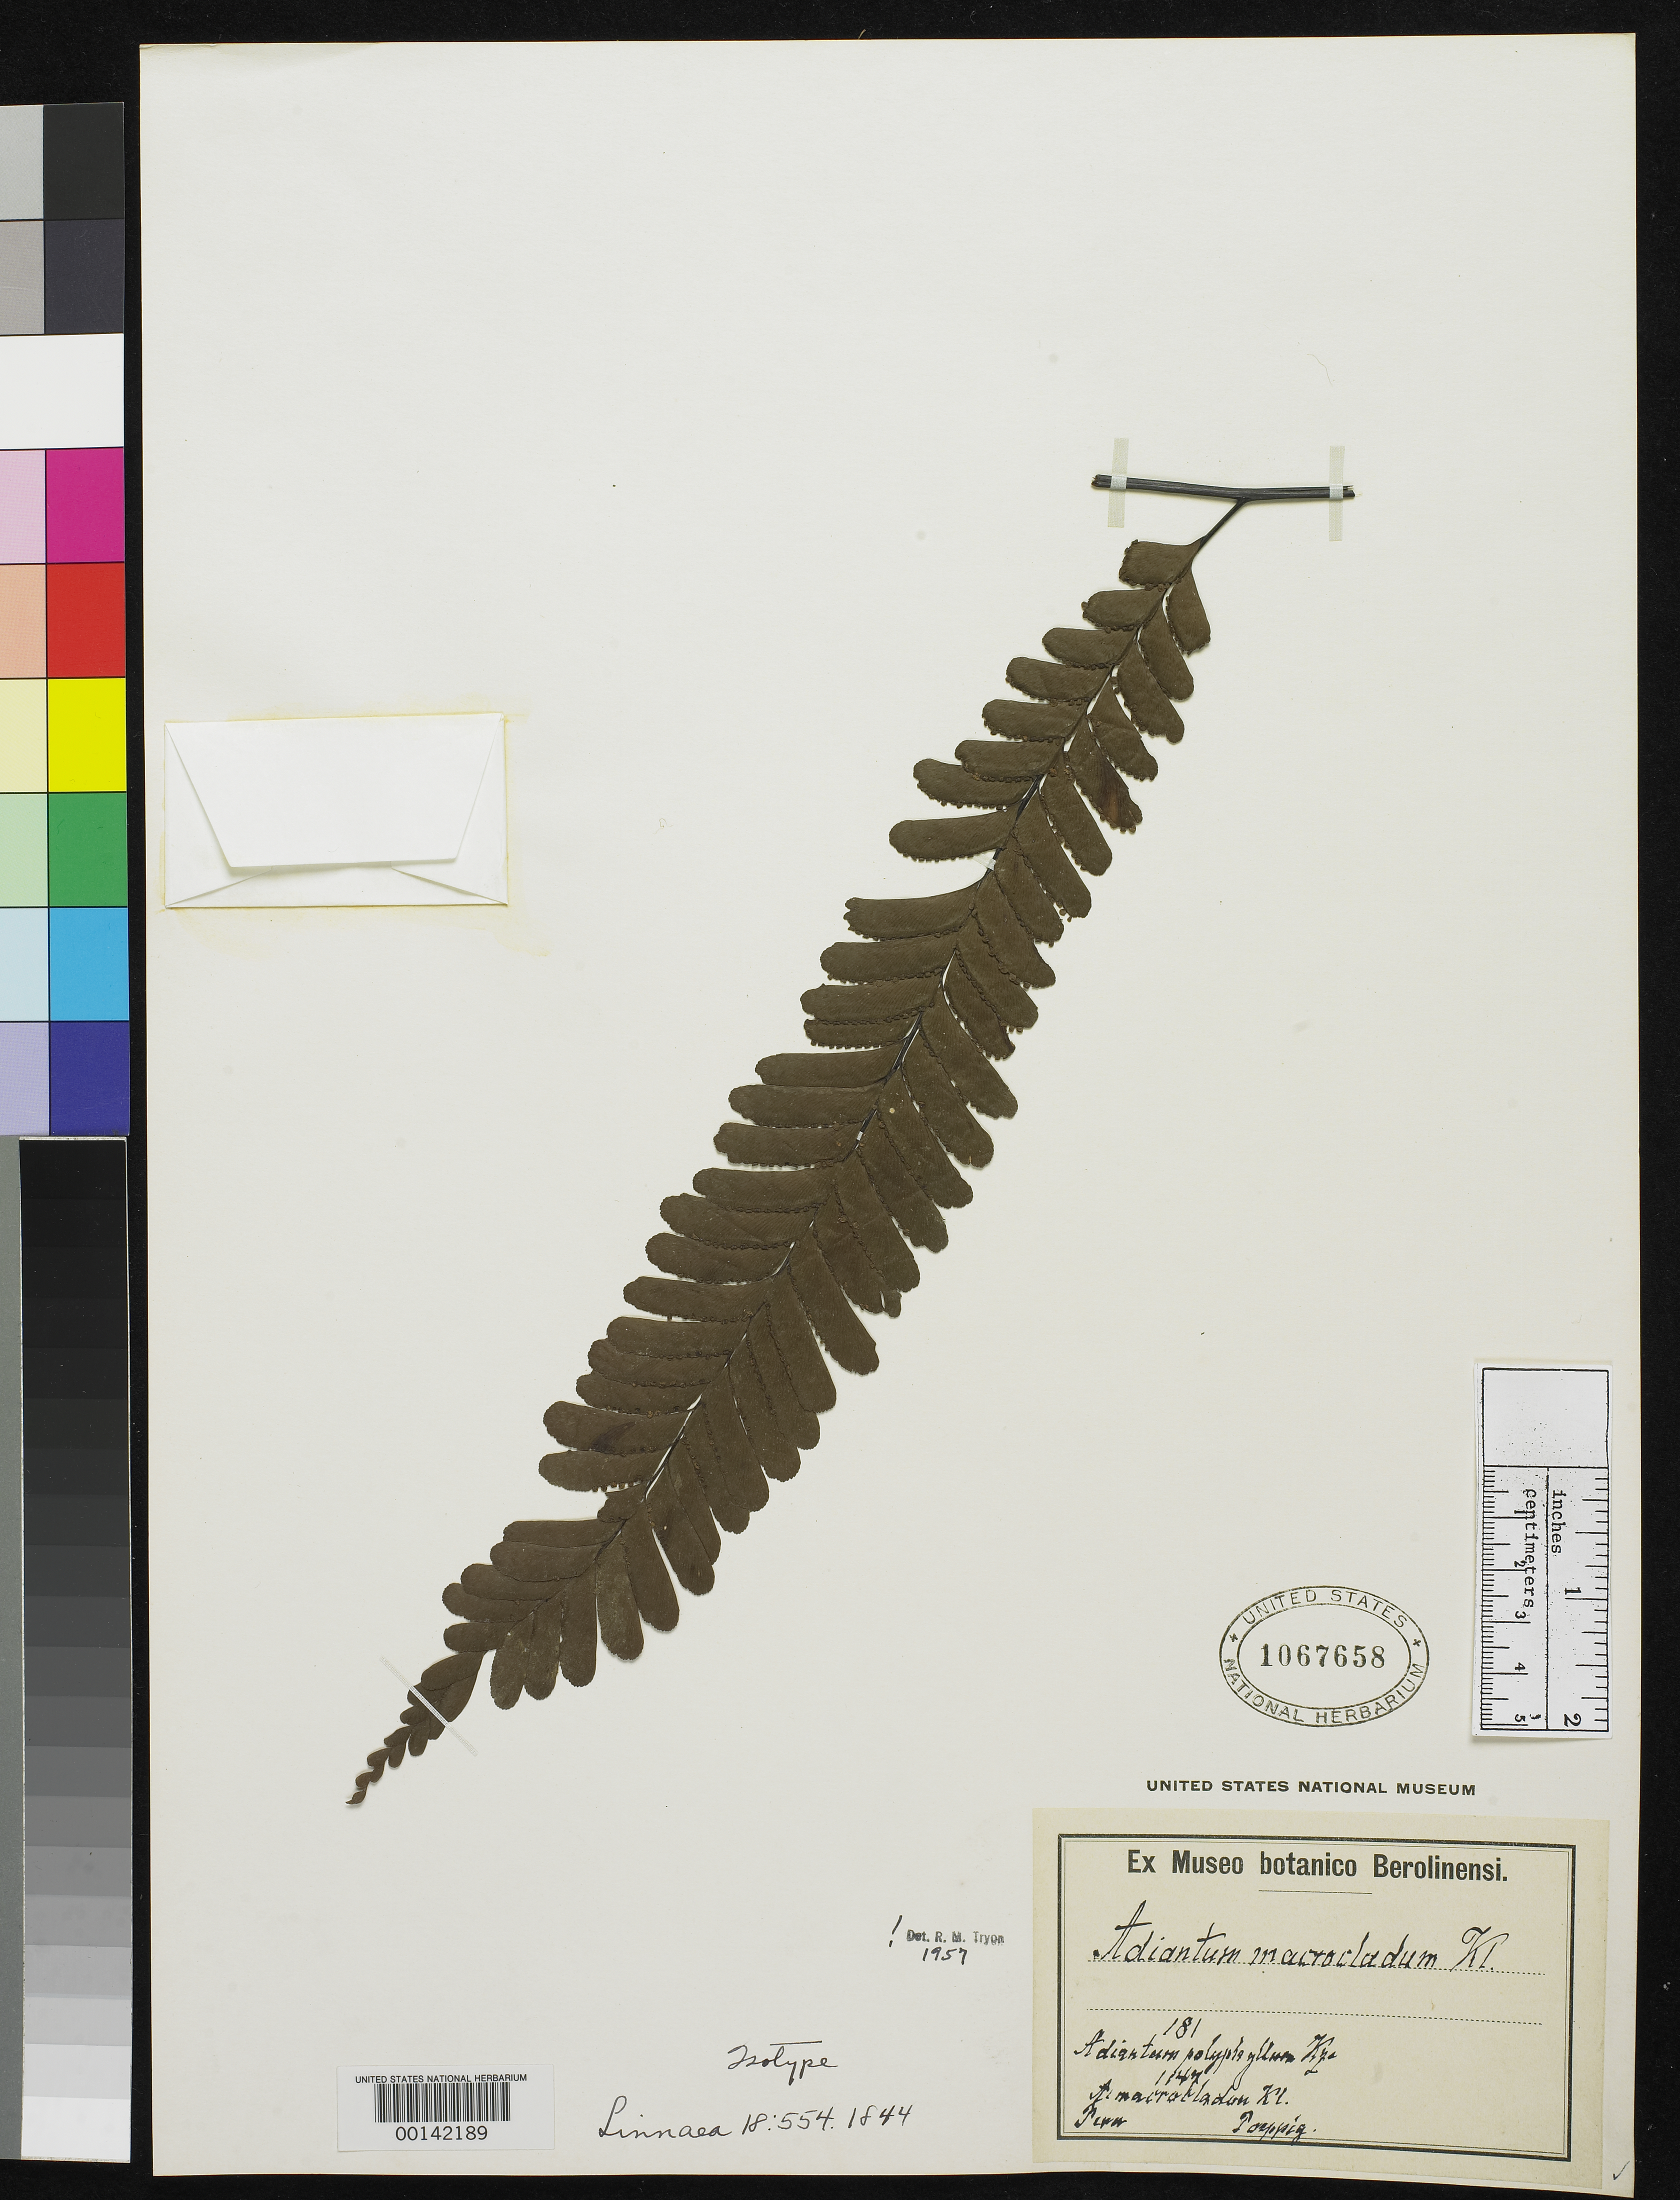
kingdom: Plantae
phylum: Tracheophyta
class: Polypodiopsida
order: Polypodiales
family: Pteridaceae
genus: Adiantum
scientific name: Adiantum macrocladum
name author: Klotzsch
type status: Type Collection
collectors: E. F. Poeppig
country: Peru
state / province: San Martín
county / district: Mariscal Cáceres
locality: Rio Huallaga, margen Derecha del; Balsa Probana; dtto. Tocache Nuevo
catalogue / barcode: US 1067658